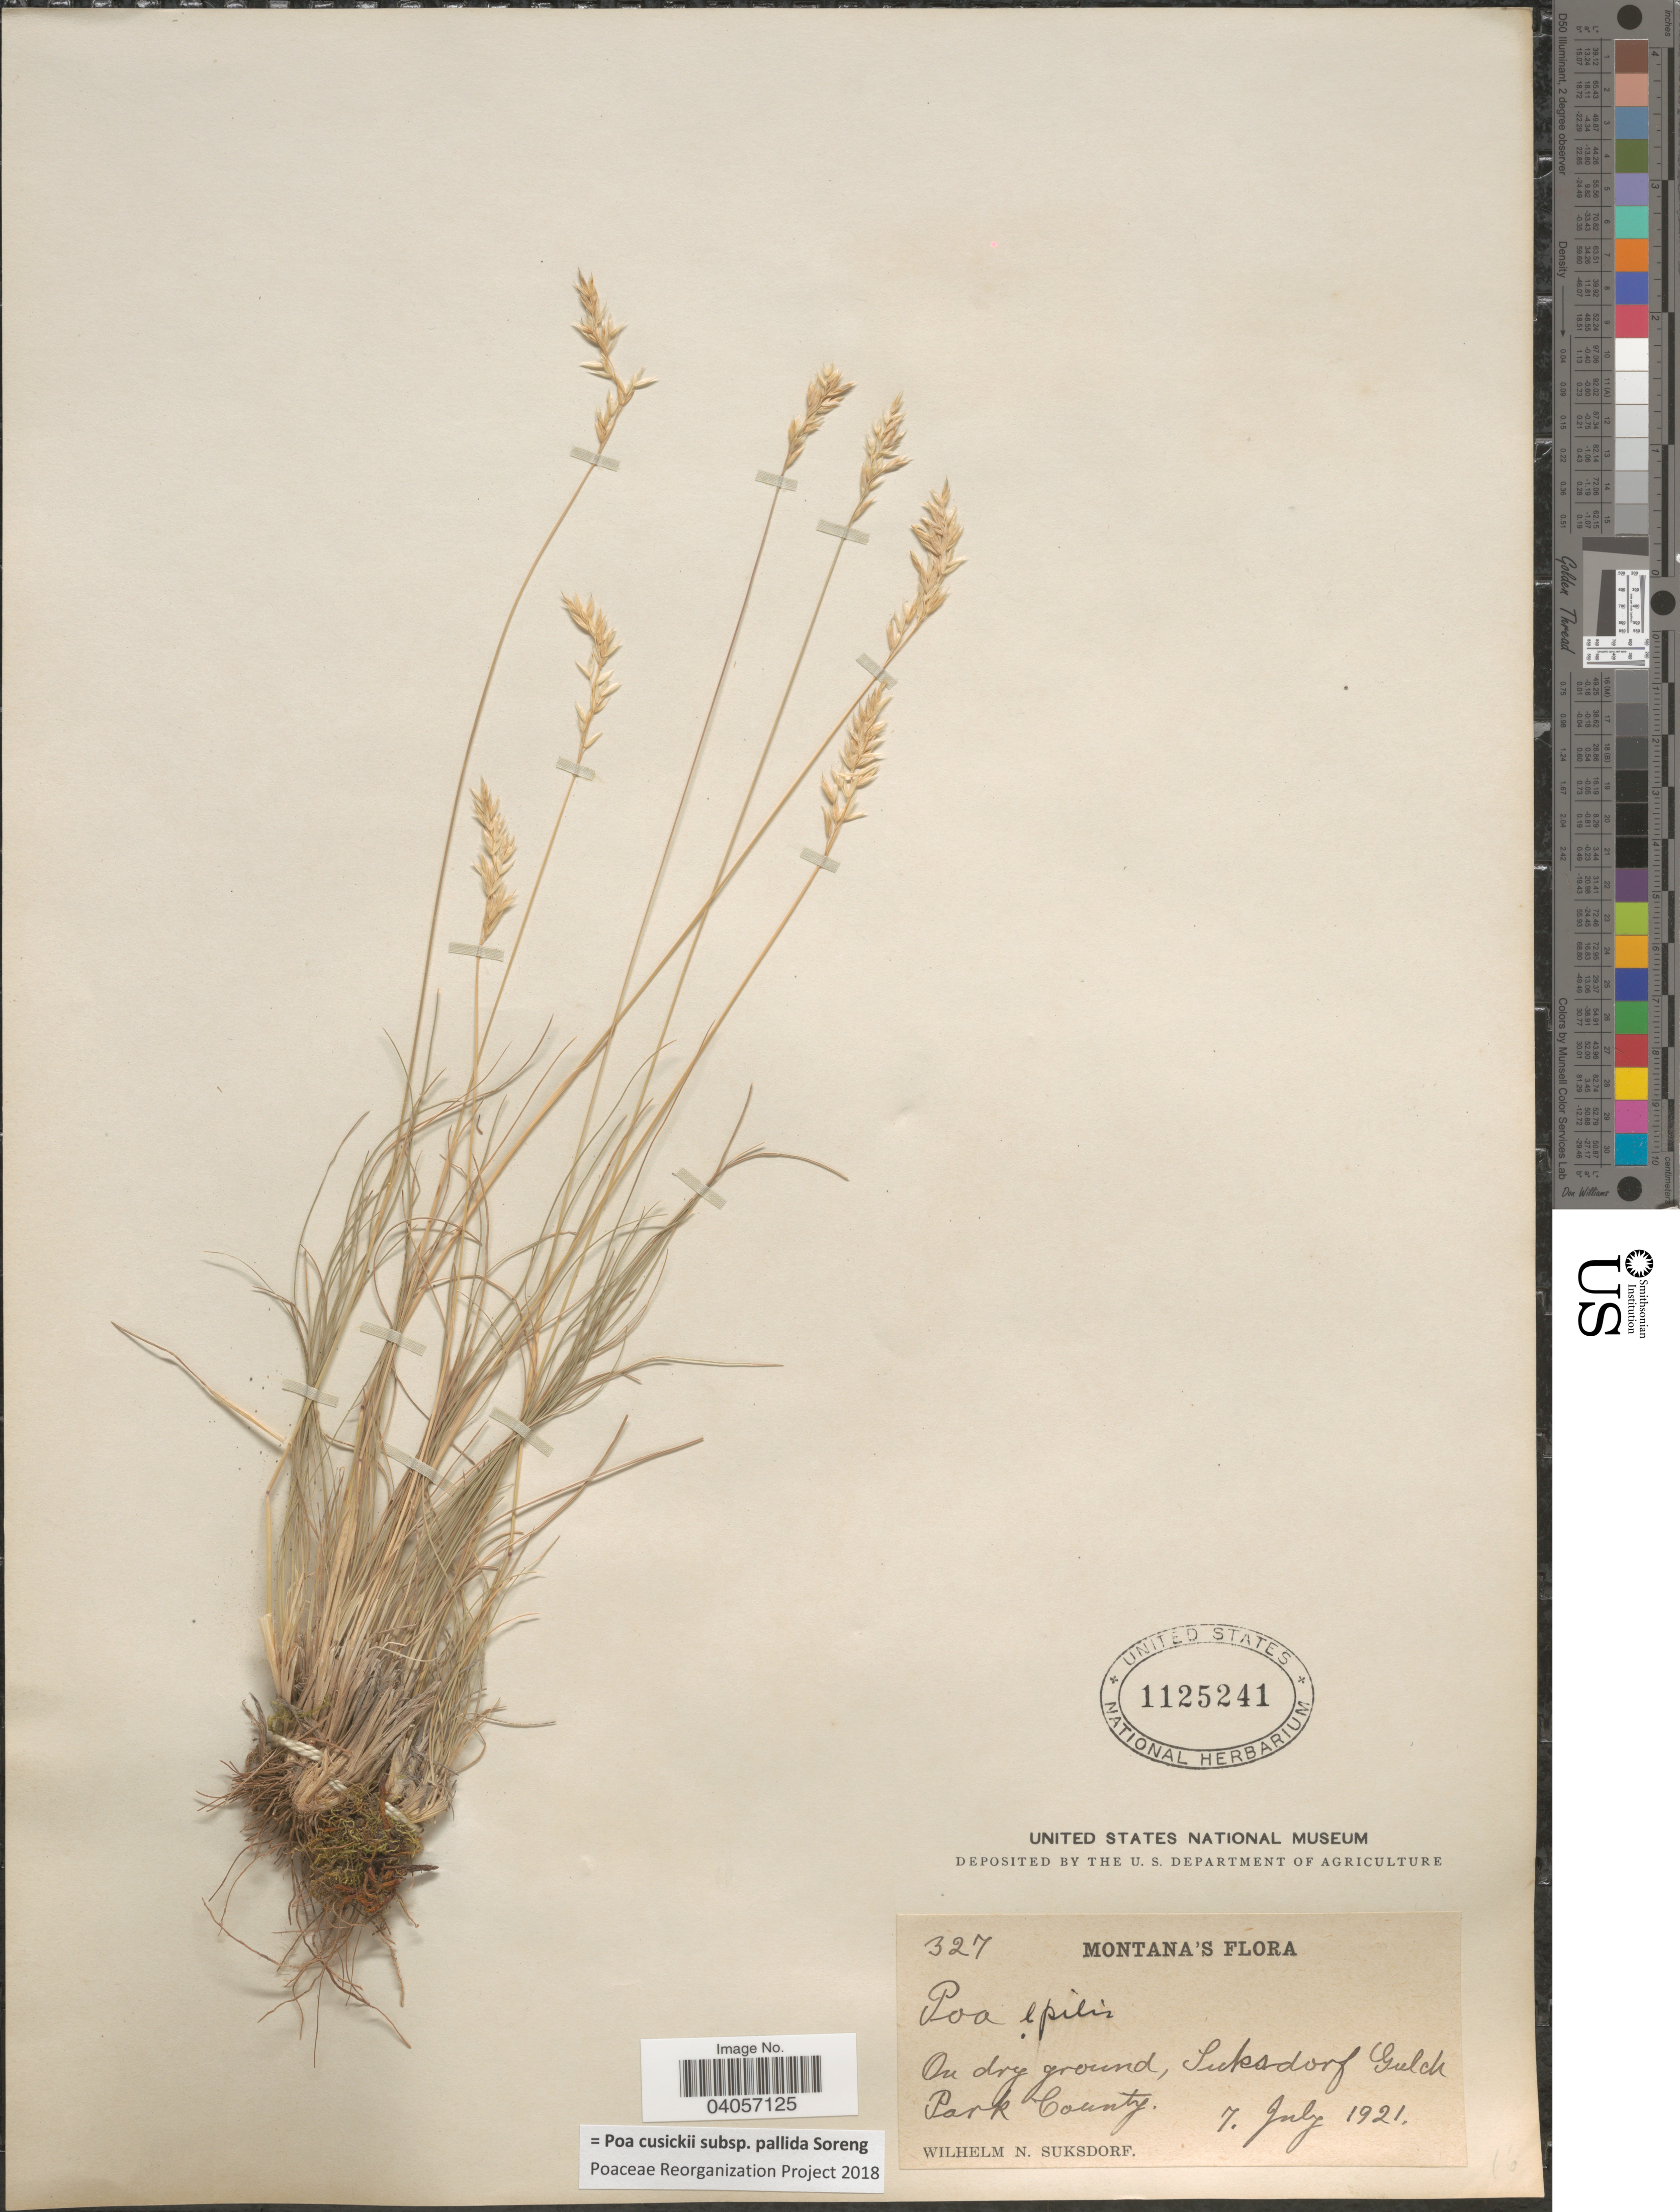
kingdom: Plantae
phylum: Tracheophyta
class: Liliopsida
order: Poales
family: Poaceae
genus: Poa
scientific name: Poa cusickii subsp. pallida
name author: Soreng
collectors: W. N. Suksdorf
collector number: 327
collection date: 1921-07-07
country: United States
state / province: Montana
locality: On dry ground, Suksdorf Gulch. Park County.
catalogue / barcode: US 1125241